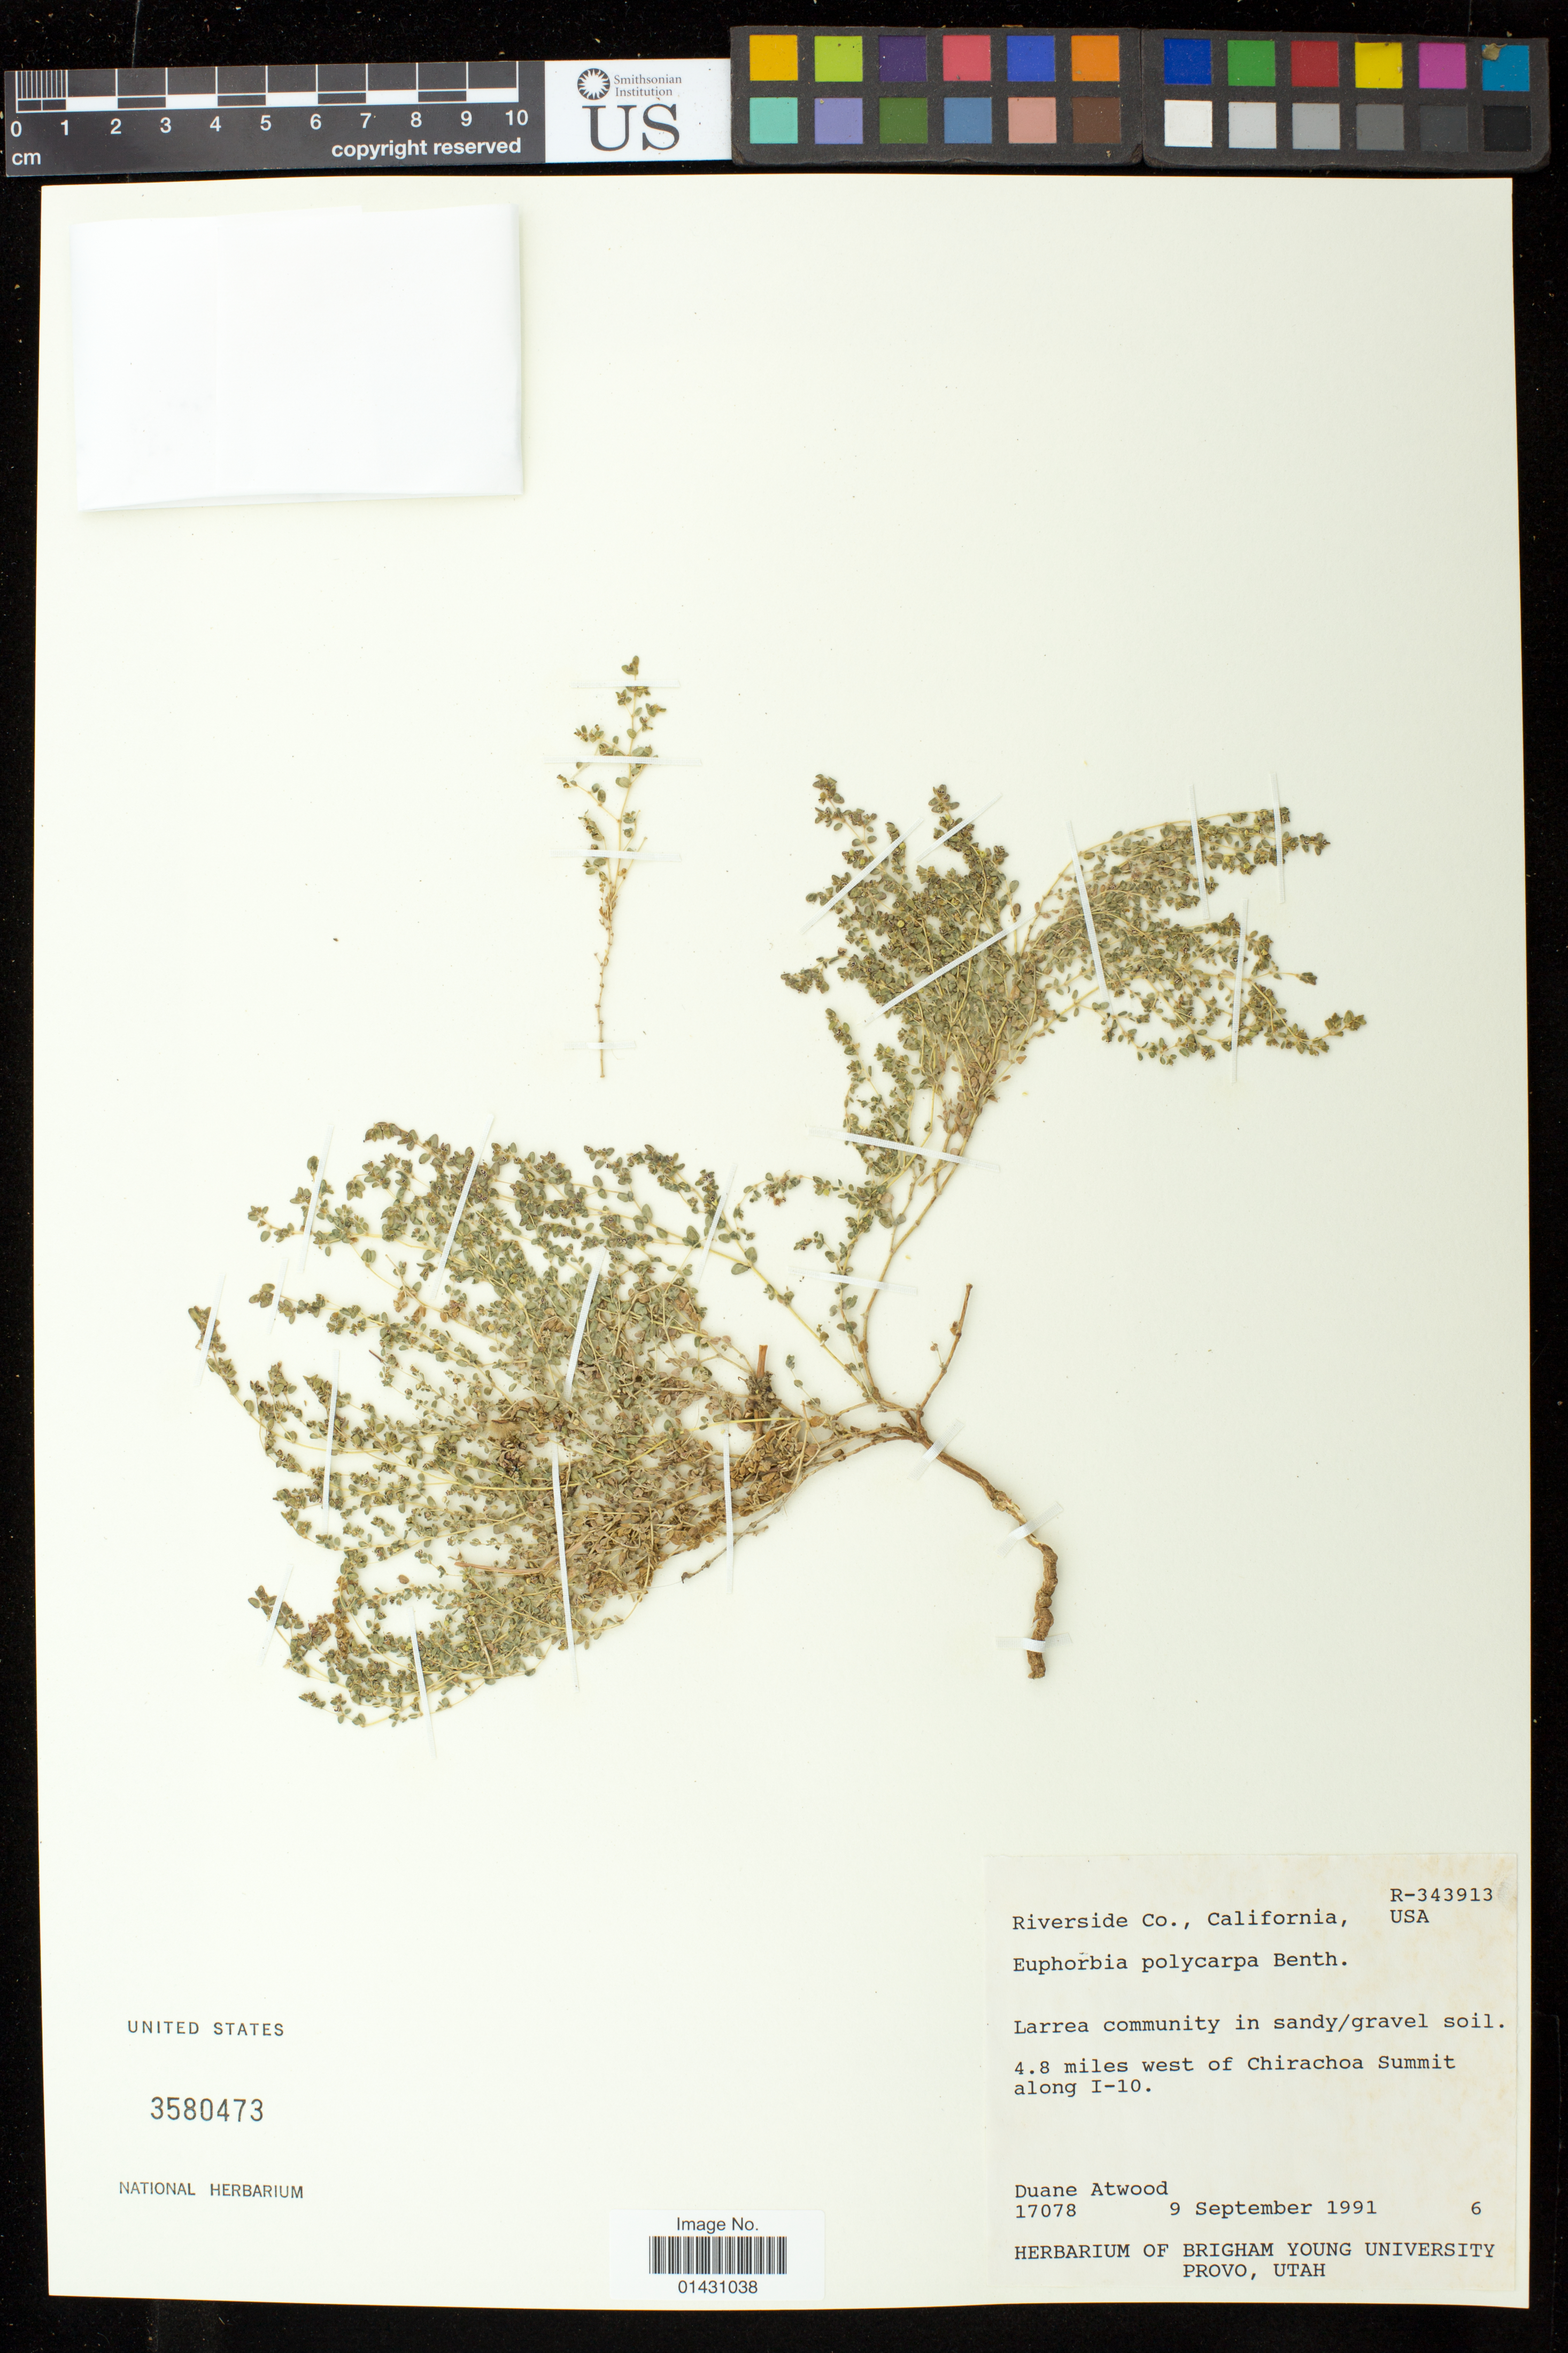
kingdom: Plantae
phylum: Tracheophyta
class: Magnoliopsida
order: Malpighiales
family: Euphorbiaceae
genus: Euphorbia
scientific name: Euphorbia polycarpa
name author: Benth.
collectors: D. Atwood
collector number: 17078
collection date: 1991-09-09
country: United States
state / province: California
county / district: Riverside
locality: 4.8 miles west of Chirachoa Summit along I-10.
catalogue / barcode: US 3580473